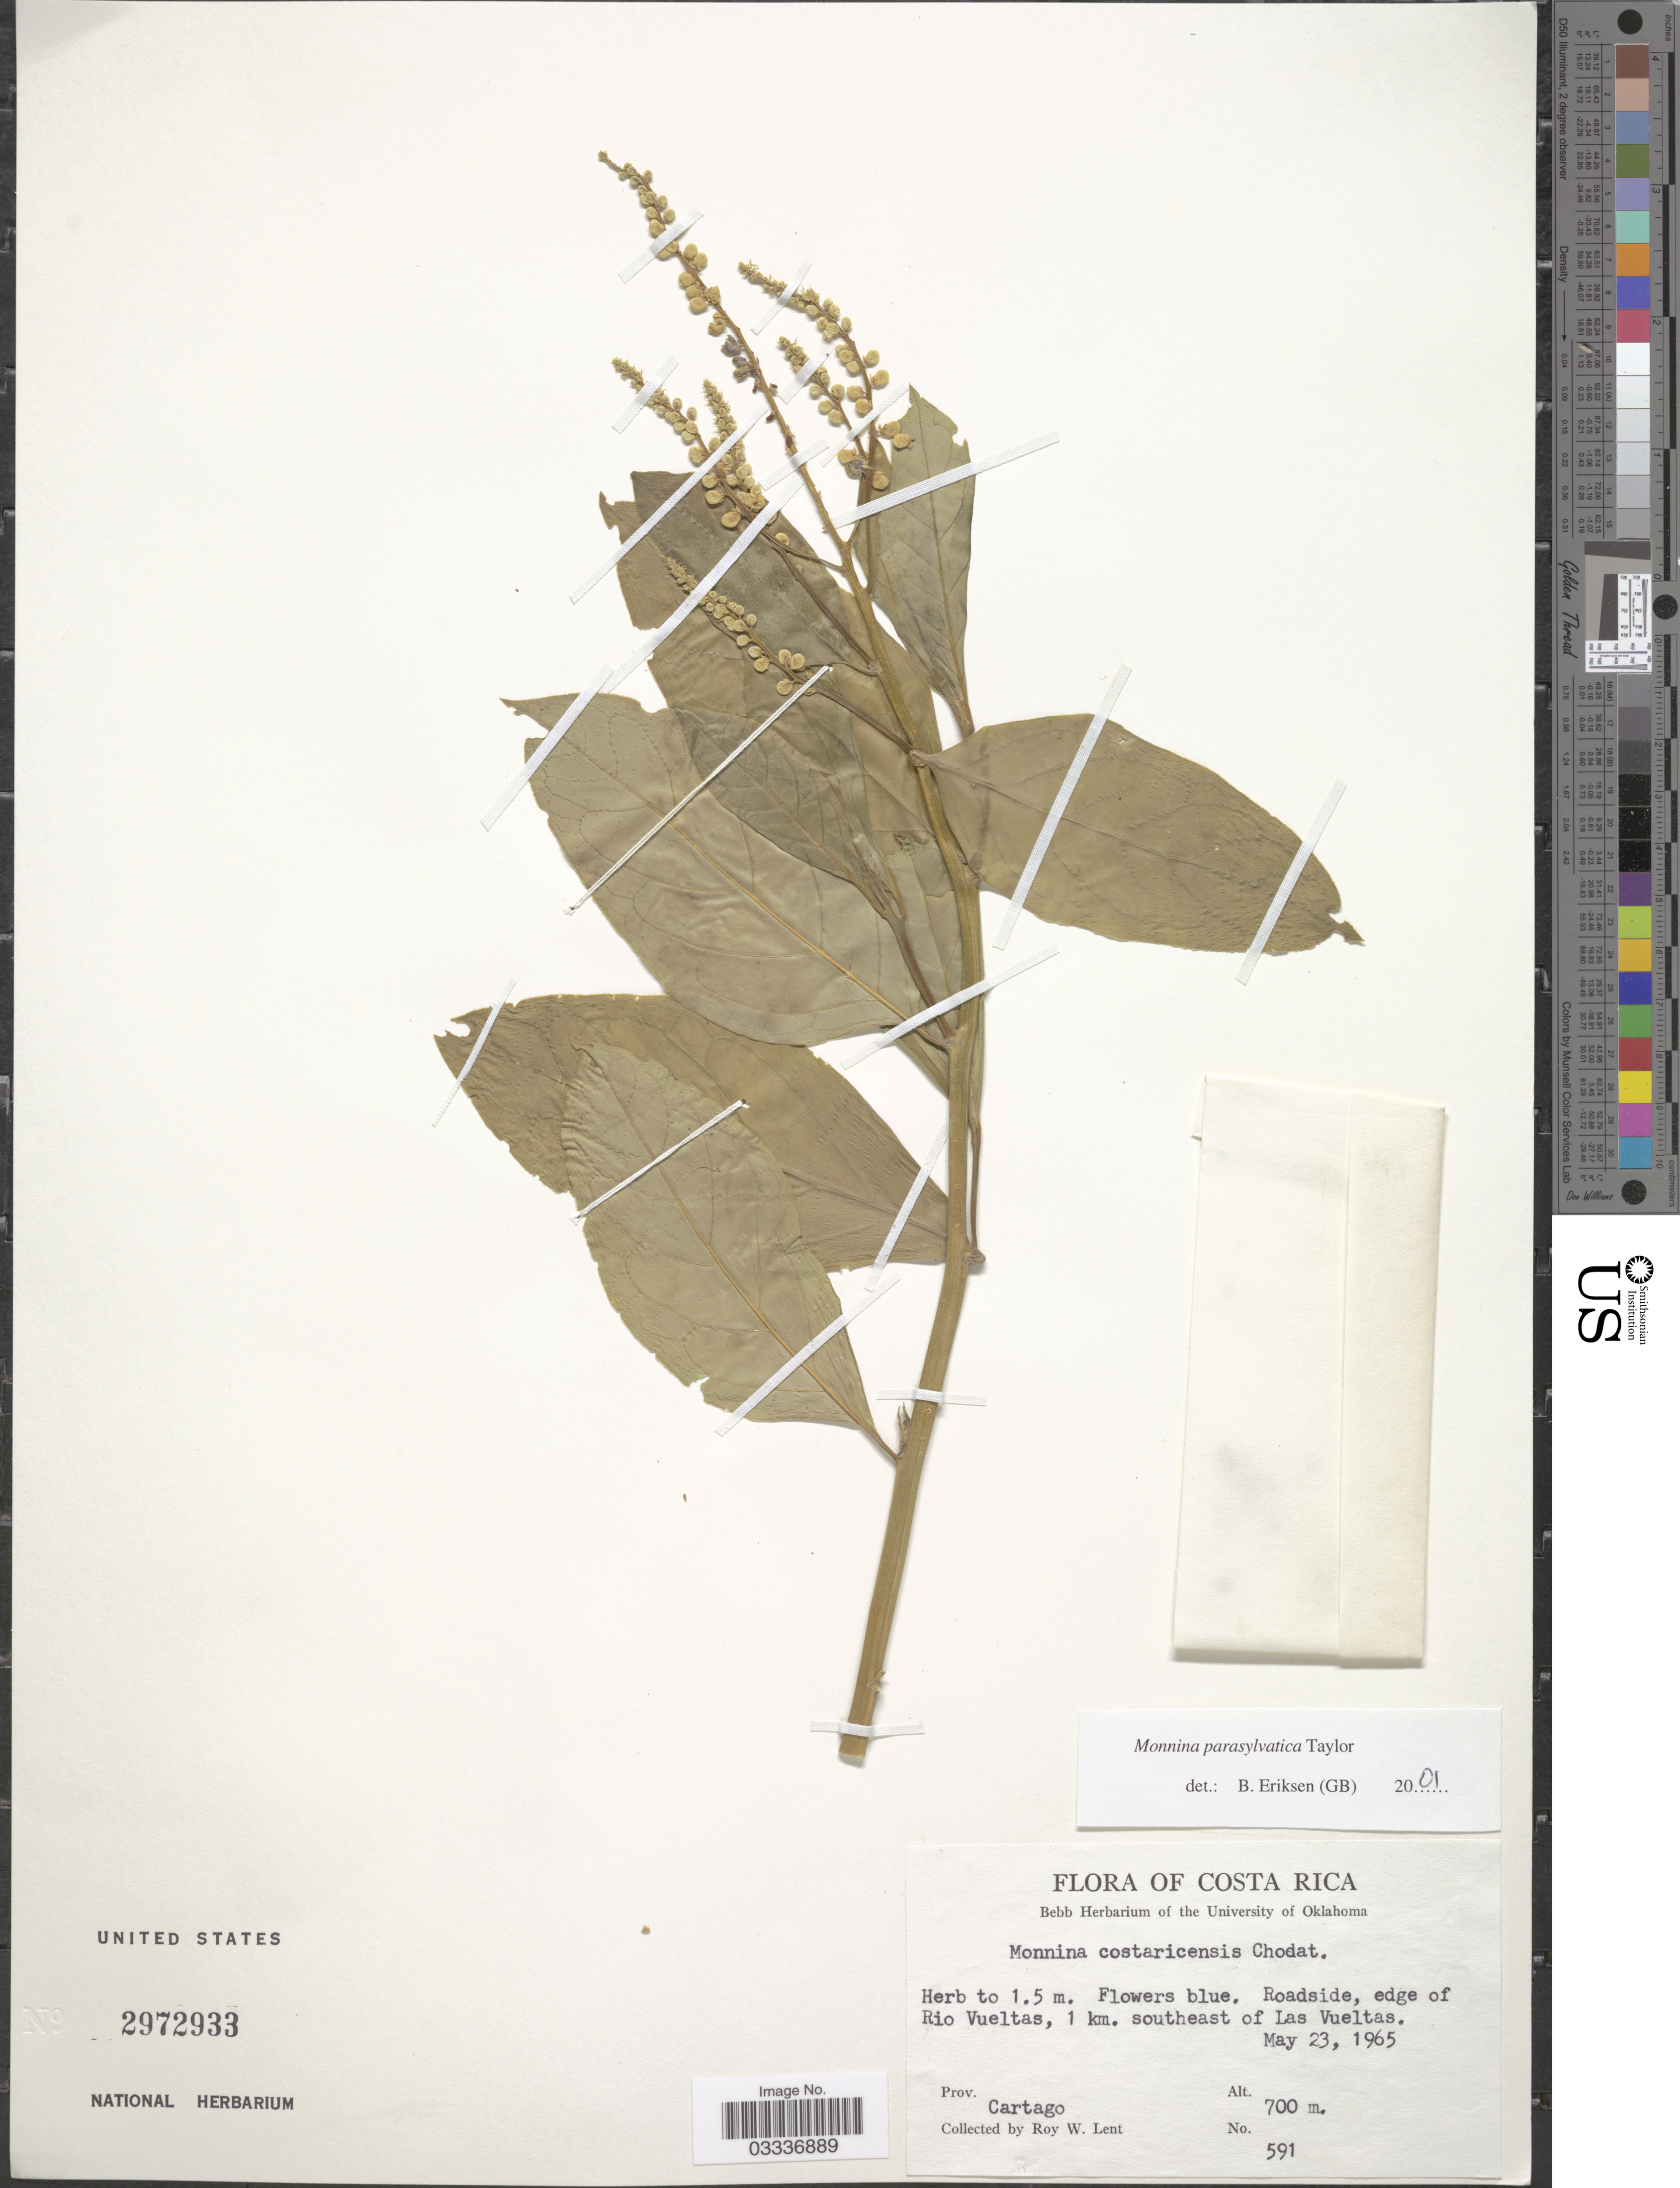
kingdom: Plantae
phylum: Tracheophyta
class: Magnoliopsida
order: Fabales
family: Polygalaceae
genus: Monnina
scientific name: Monnina parasylvatica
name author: C.M. Taylor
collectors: R. W. Lent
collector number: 591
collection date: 1965-05-23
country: Costa Rica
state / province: Cartago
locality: Edge of Rio Vueltas, 1 km. southeast of Las Vueltas.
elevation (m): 700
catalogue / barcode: US 2972933